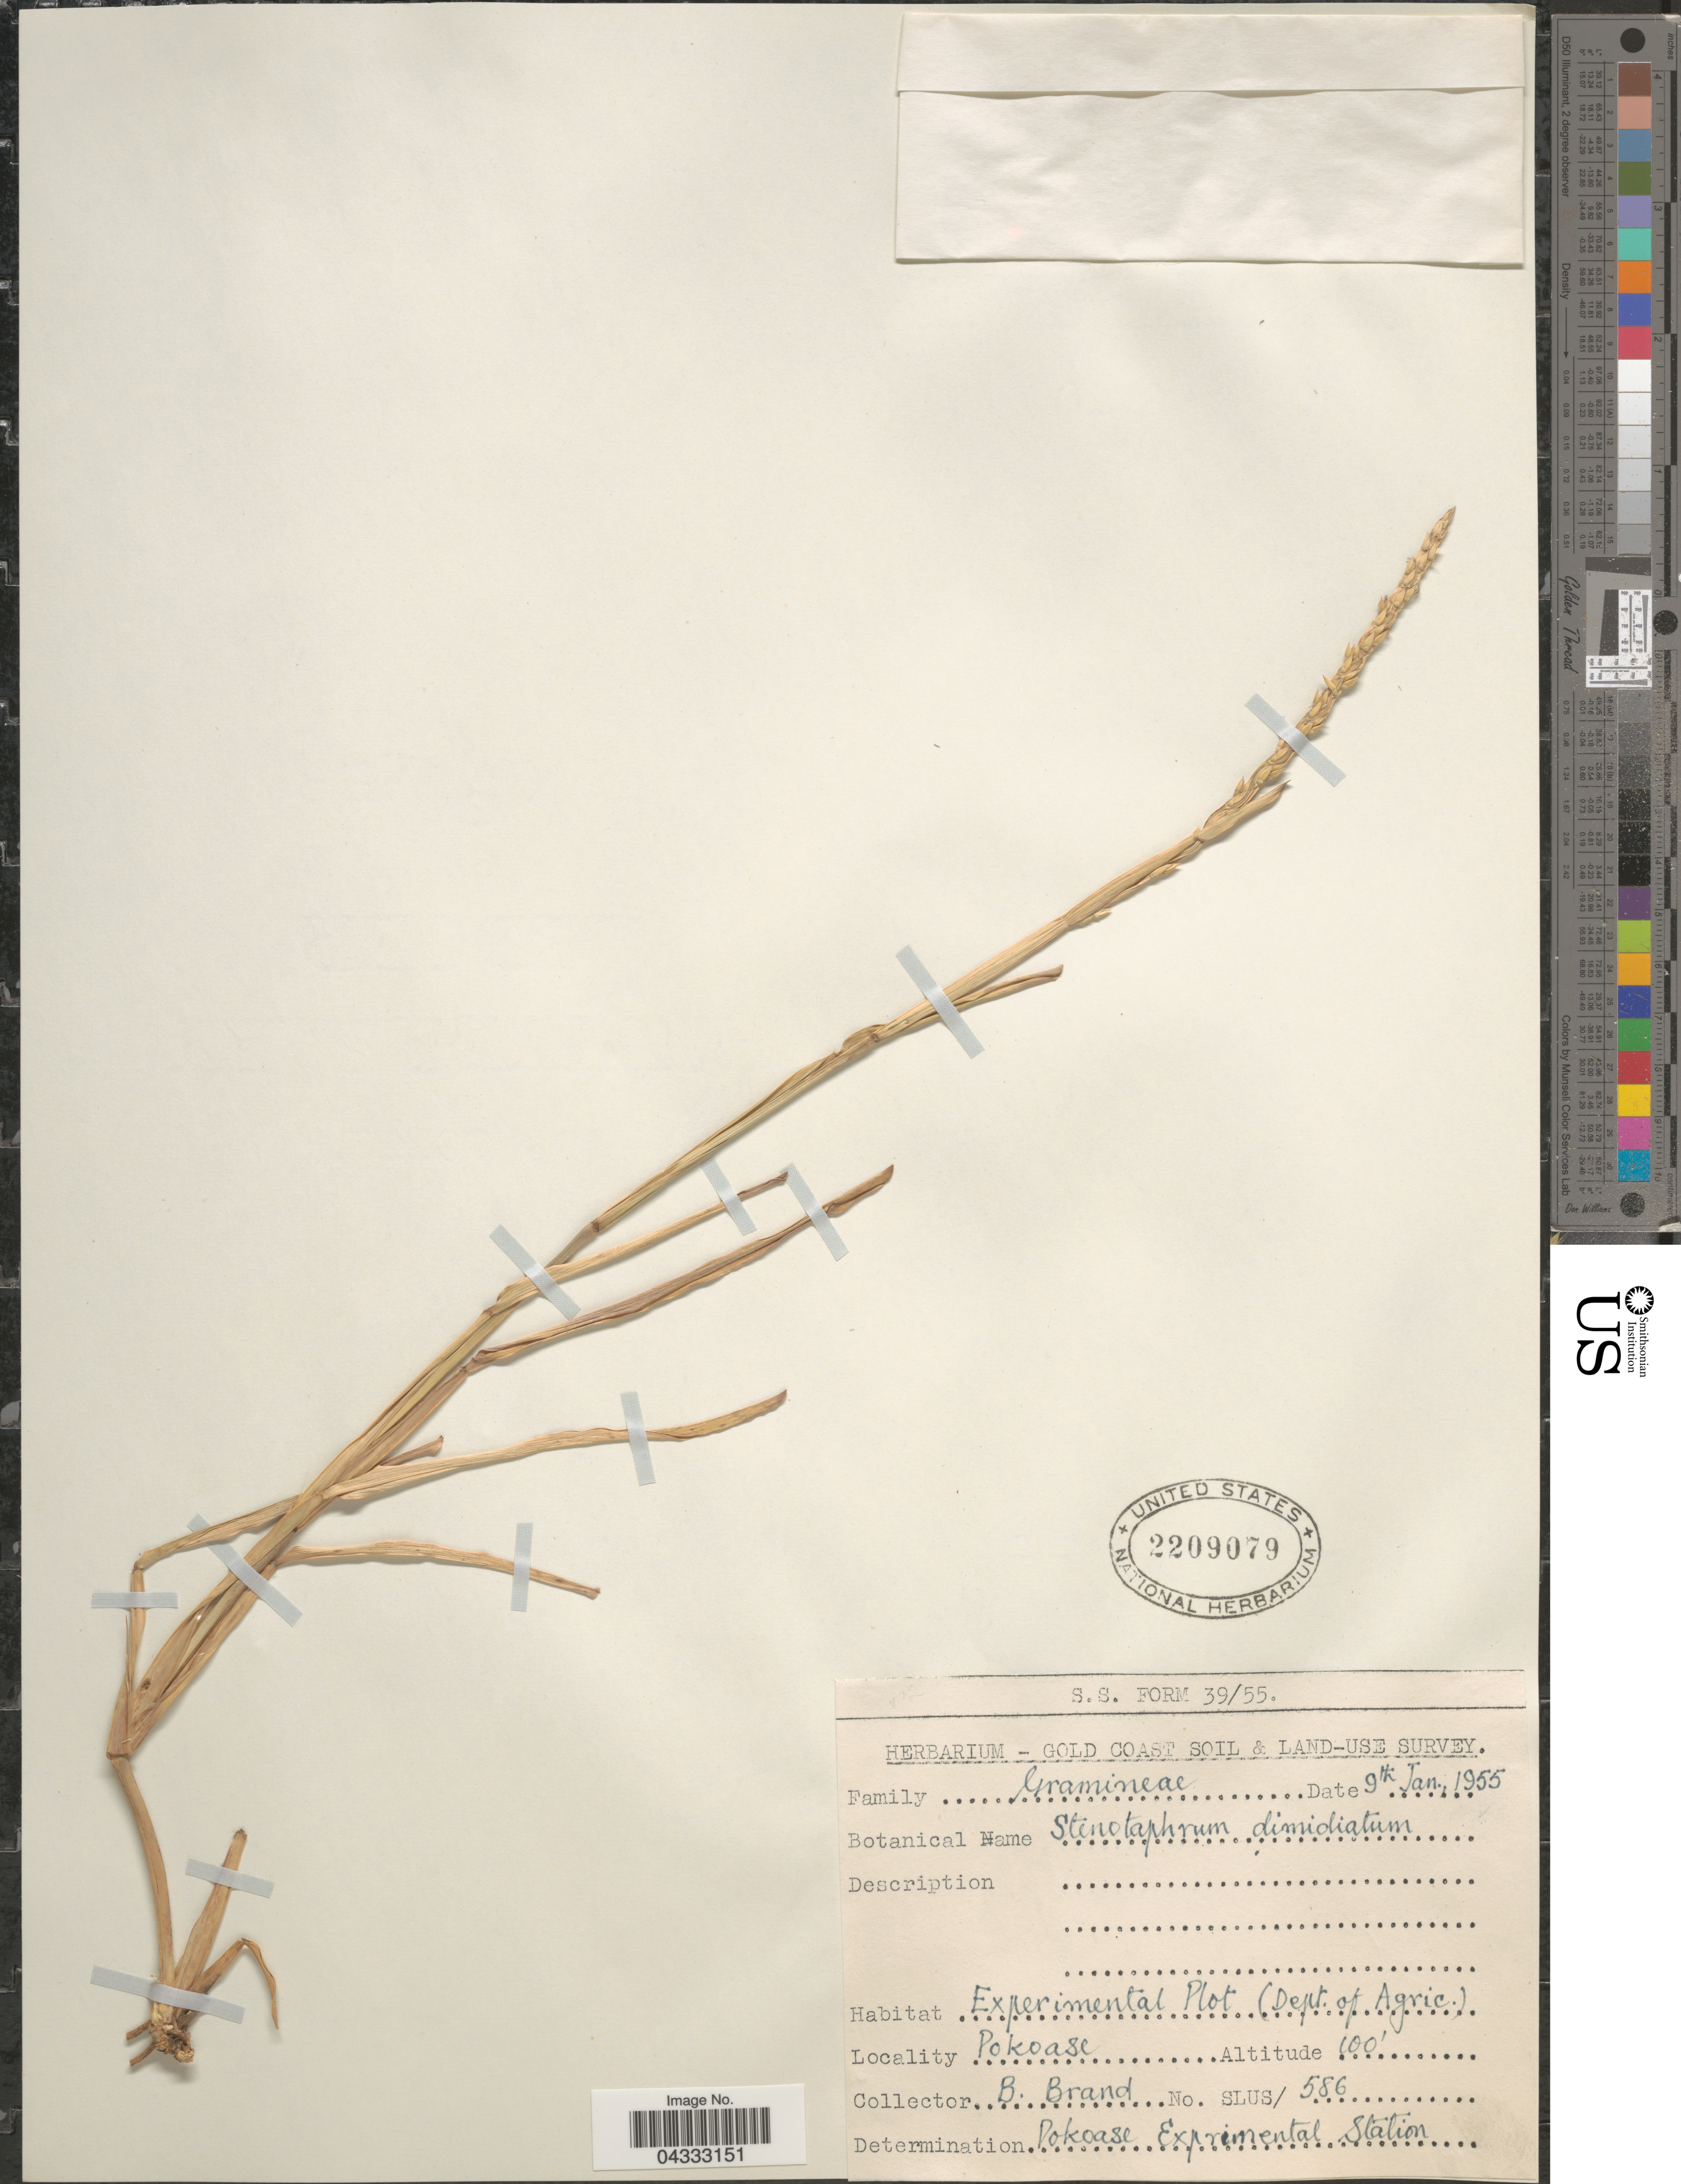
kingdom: Plantae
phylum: Tracheophyta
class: Liliopsida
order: Poales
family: Poaceae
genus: Stenotaphrum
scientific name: Stenotaphrum dimidiatum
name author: (L.) Brongn.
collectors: B. Brand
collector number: SLUS/586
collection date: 1955-01-09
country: Ghana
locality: Experimental Plot (Dept. of Agric.). Pokoase.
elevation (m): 30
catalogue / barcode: US 2209079